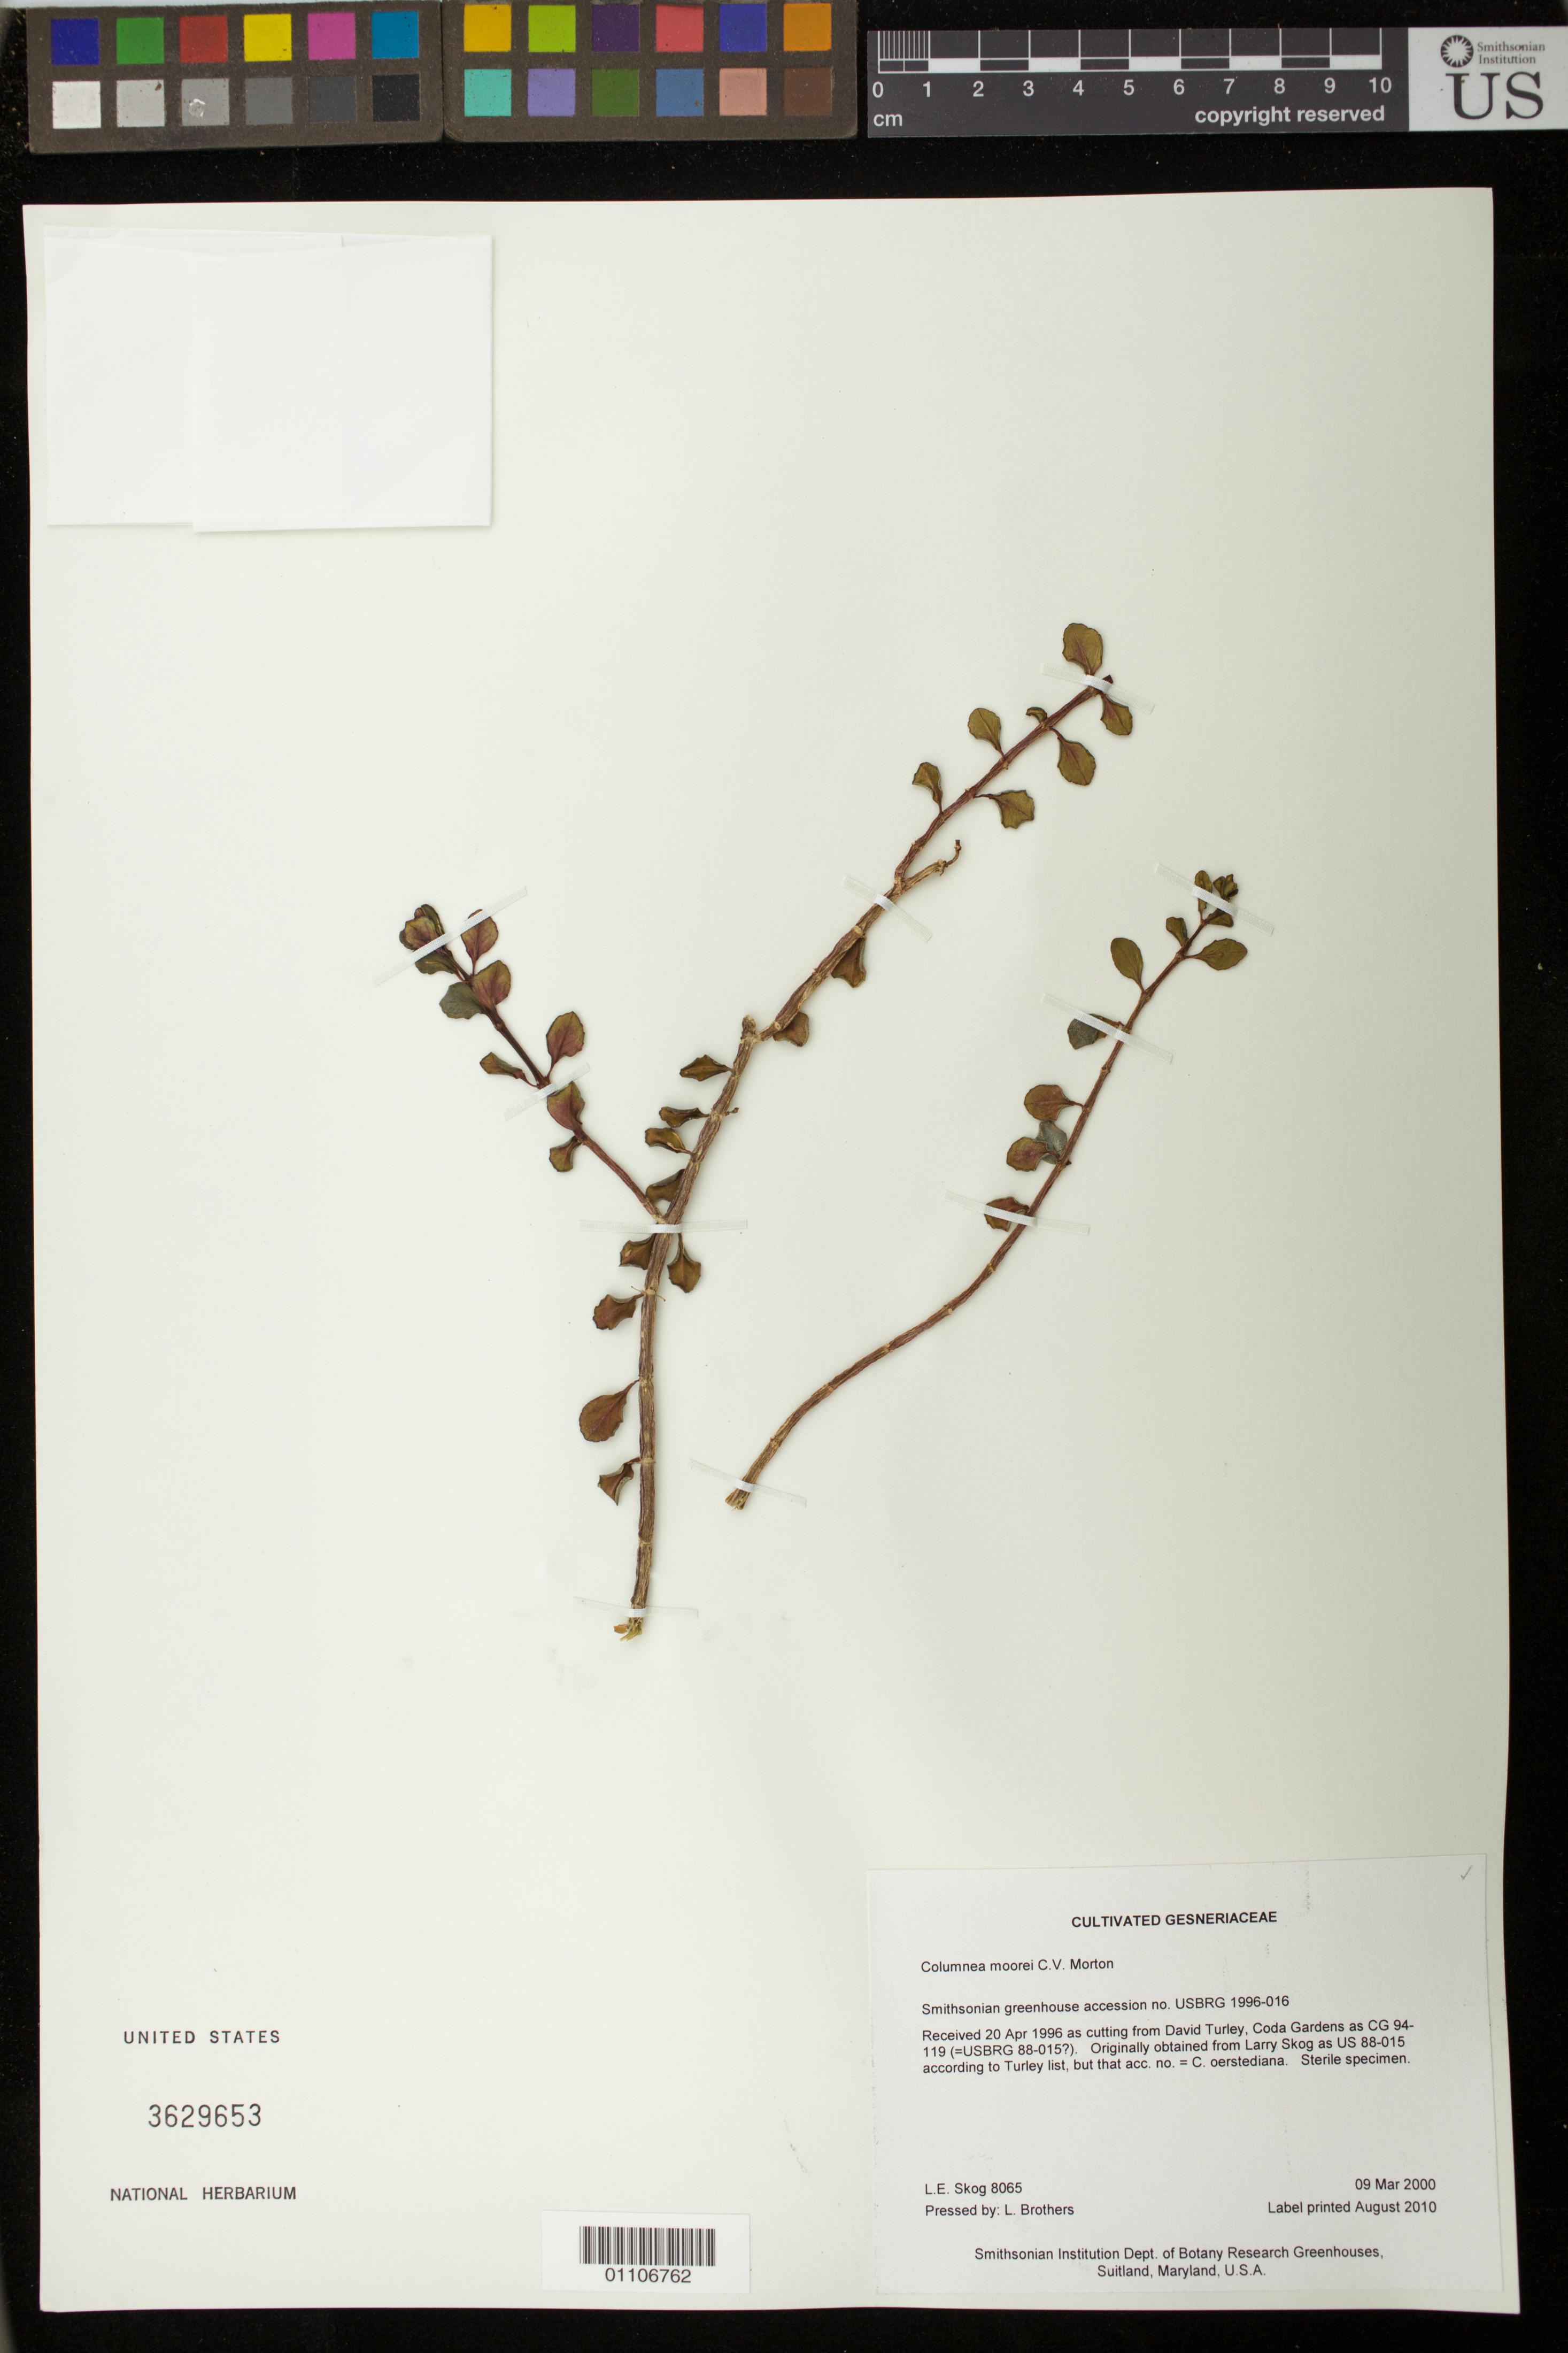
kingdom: Plantae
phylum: Tracheophyta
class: Magnoliopsida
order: Lamiales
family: Gesneriaceae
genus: Columnea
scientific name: Columnea moorei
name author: C.V. Morton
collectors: L. E. Skog & L. Brothers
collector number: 8065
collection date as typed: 09 Mar 2000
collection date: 2000-03-09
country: United States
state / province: Maryland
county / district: Prince George's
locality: Smithsonian Institution Dept. of Botany Research Greenhouses, Suitland, Maryland, U.S.A.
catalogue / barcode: US 3629653